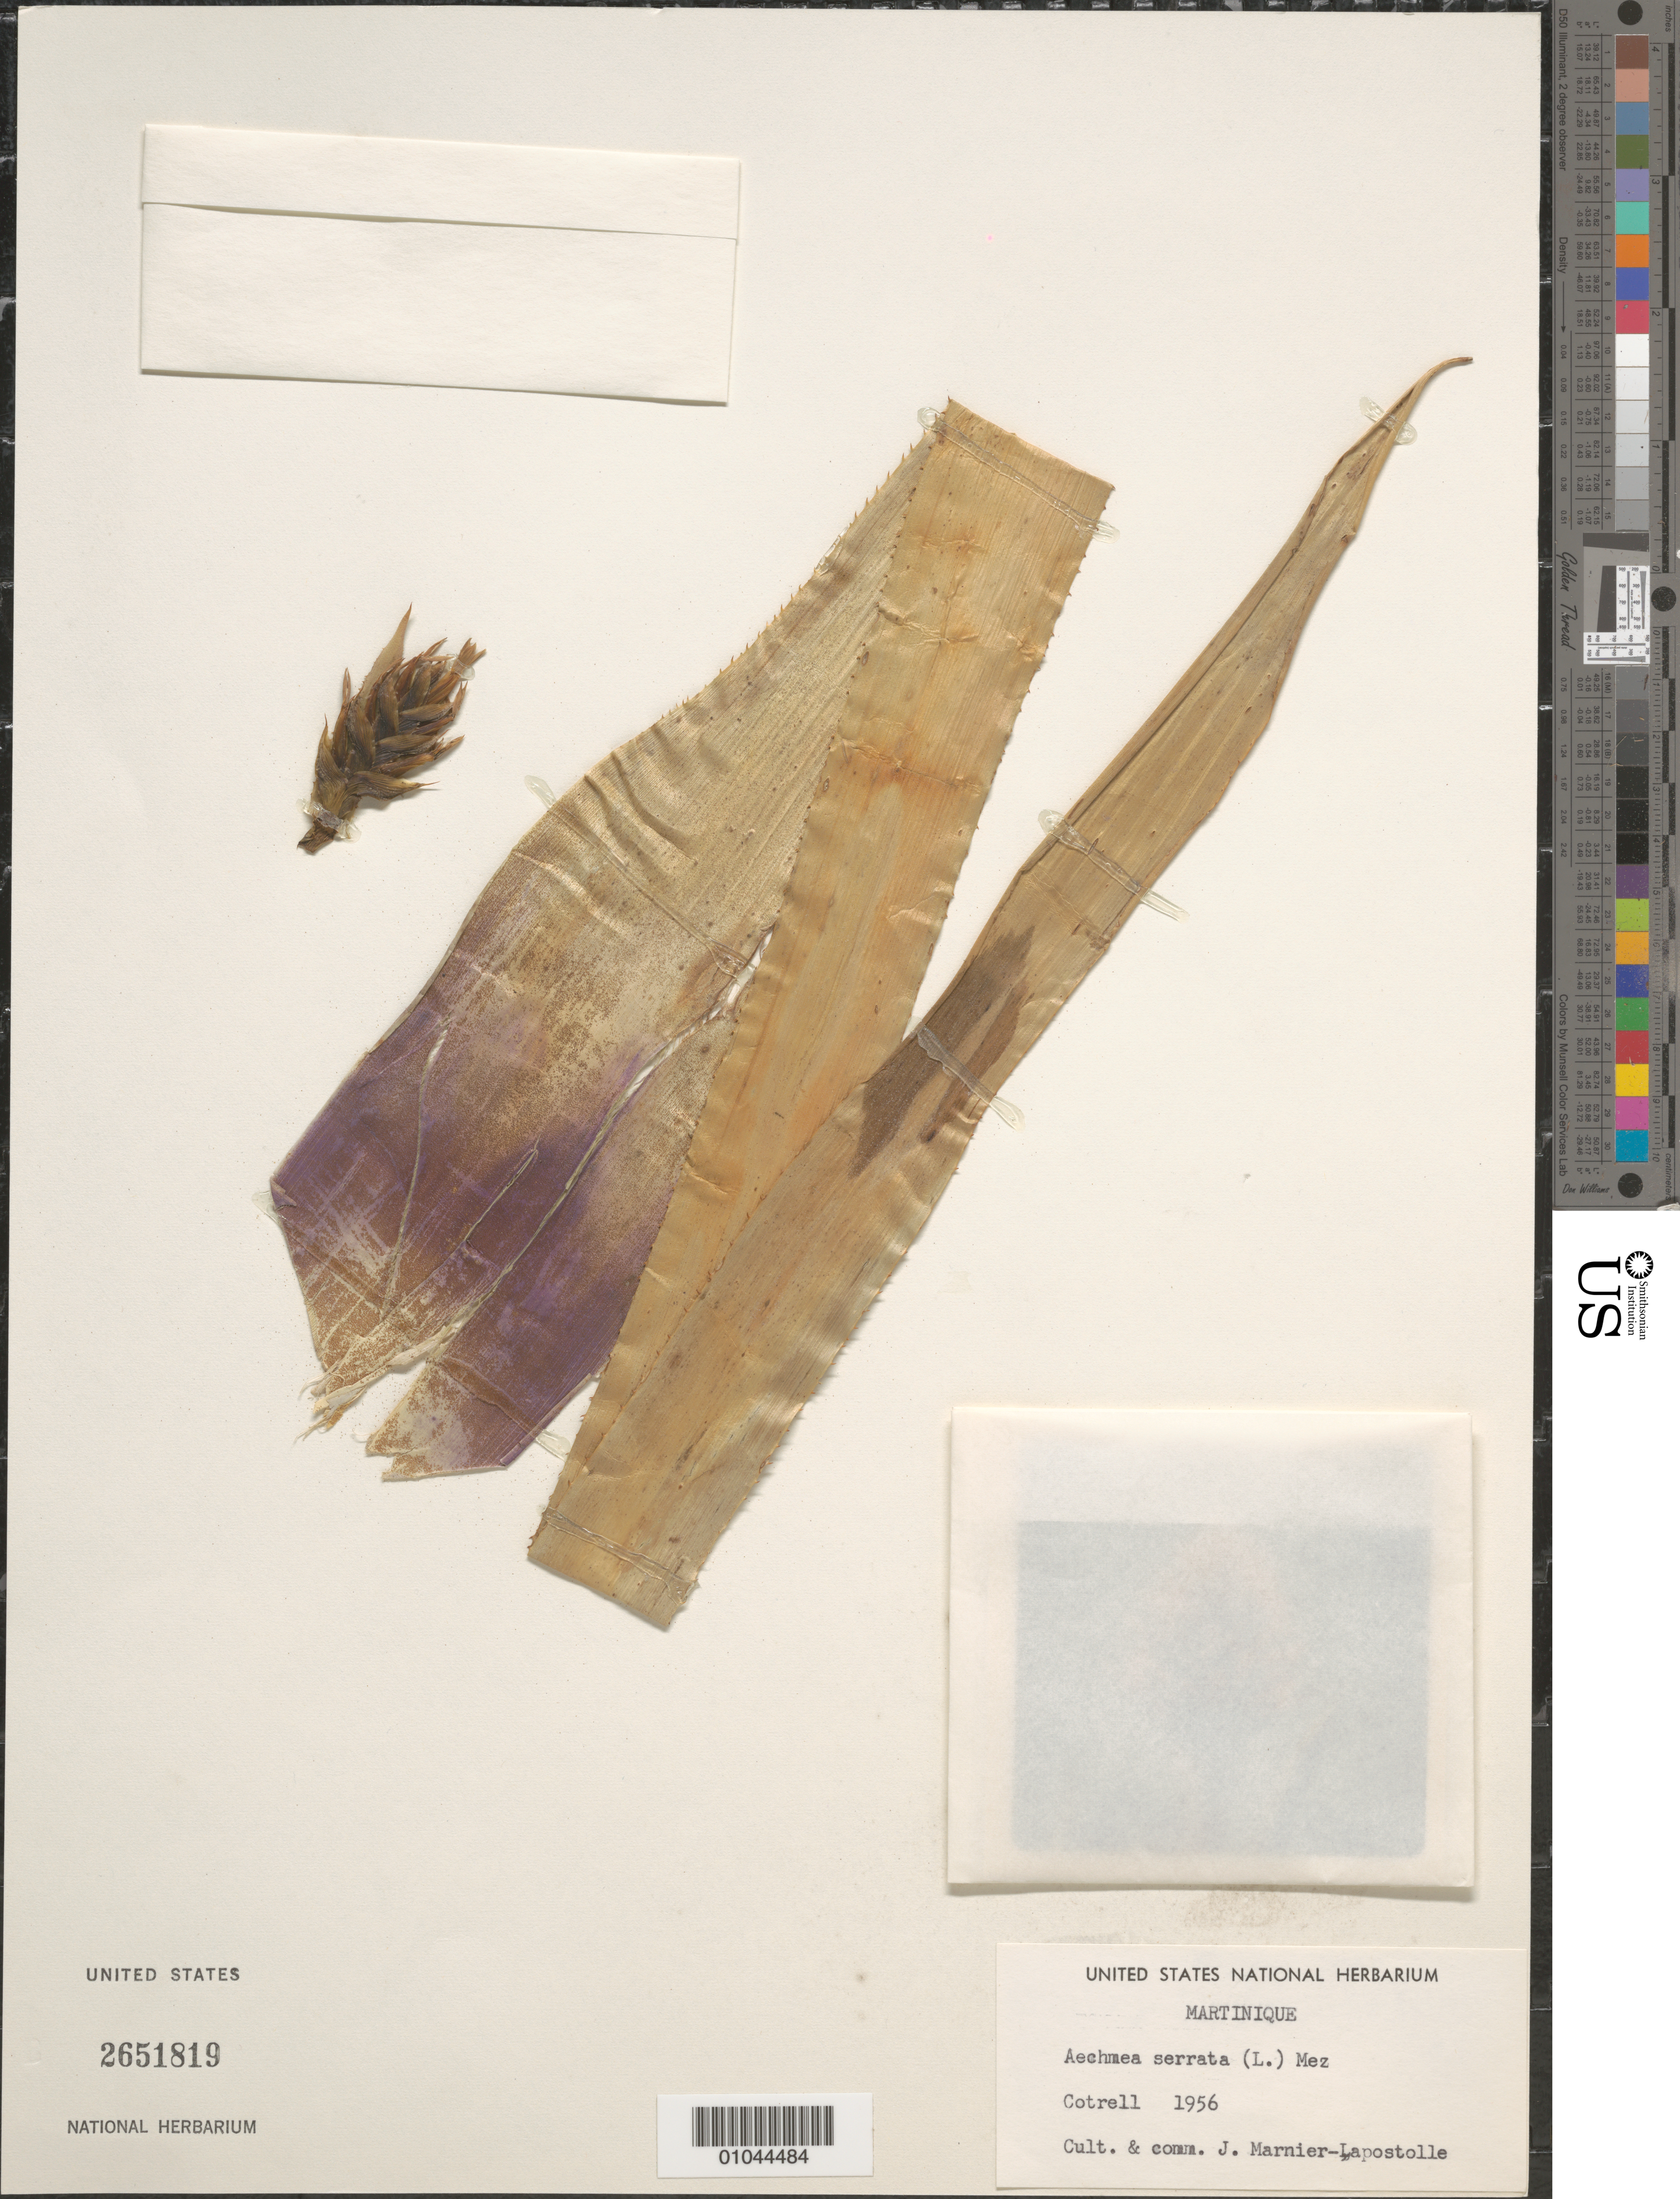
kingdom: Plantae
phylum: Tracheophyta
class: Liliopsida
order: Poales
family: Bromeliaceae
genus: Aechmea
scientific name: Aechmea serrata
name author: Mez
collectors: J. Marnier-Lapostolle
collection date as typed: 1956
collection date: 1956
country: Martinique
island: Martinique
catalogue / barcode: US 2651819